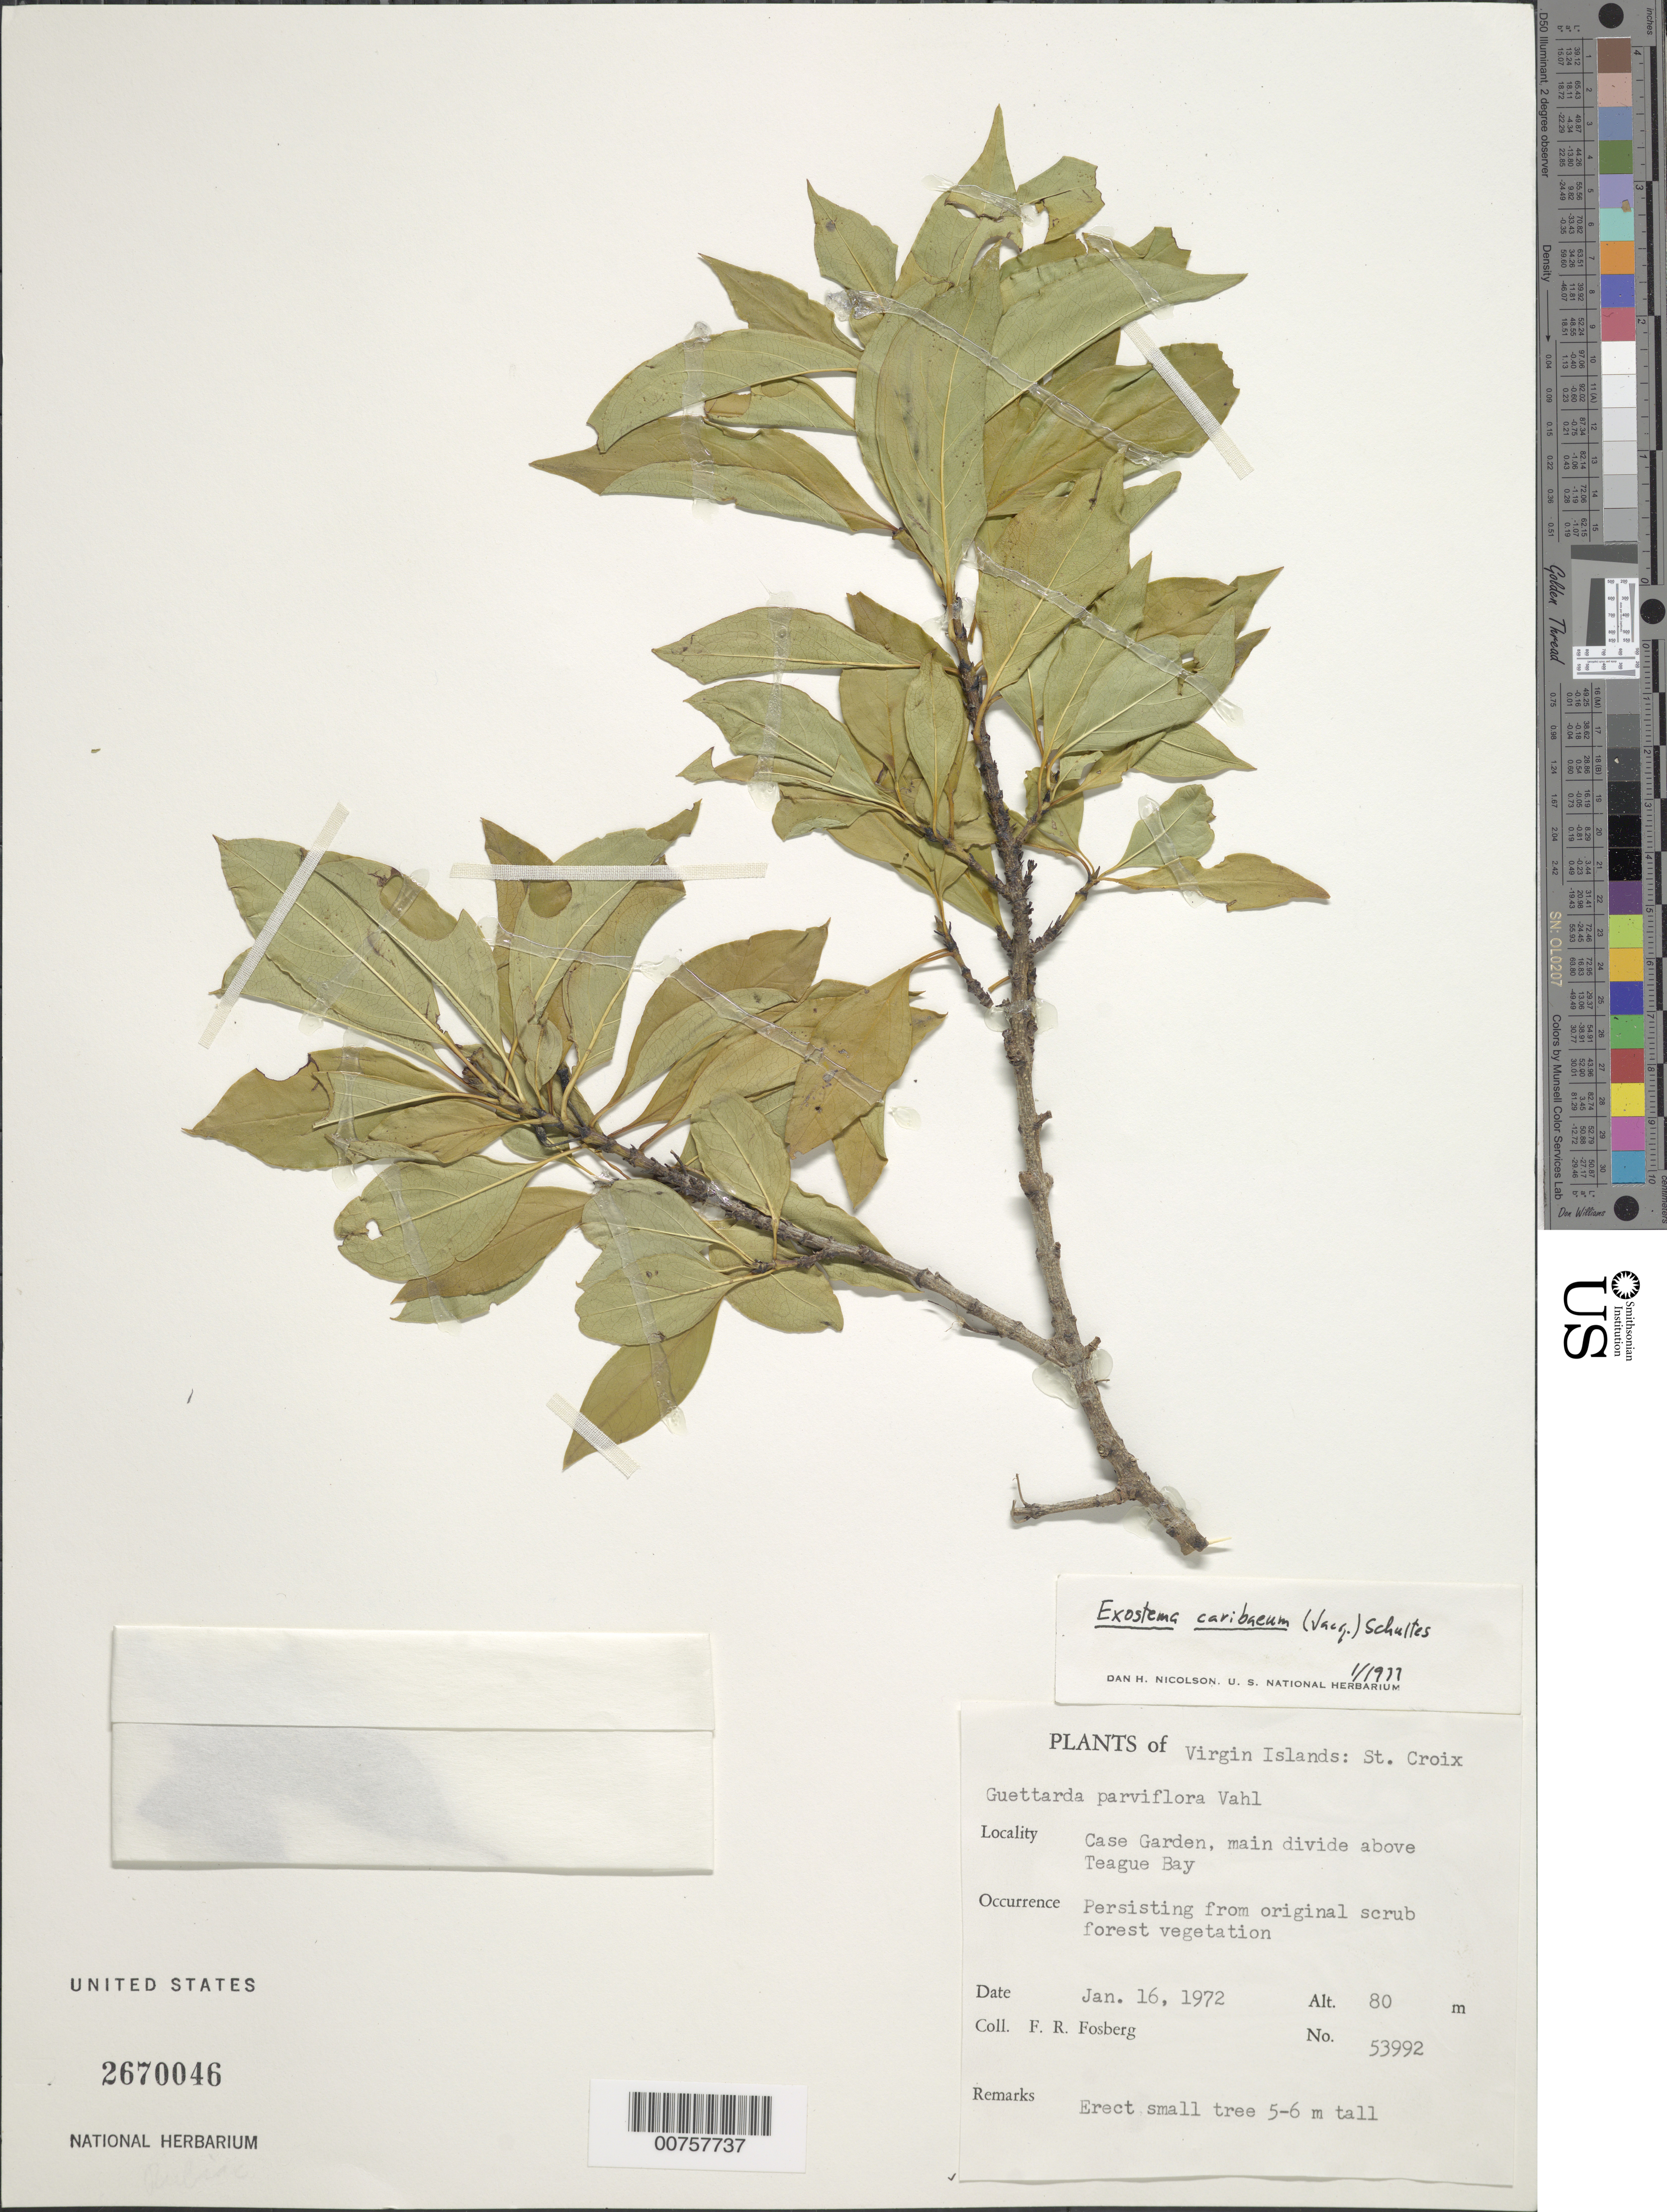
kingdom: Plantae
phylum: Tracheophyta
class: Magnoliopsida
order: Gentianales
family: Rubiaceae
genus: Exostema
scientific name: Exostema caribaeum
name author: (Jacq.) Roem. & Schult.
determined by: Nicolson, Dan H.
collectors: F. R. Fosberg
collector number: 53992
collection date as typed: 16 Jan 1972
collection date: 1972-01-16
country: U.S. Virgin Islands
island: St. Croix Island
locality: Case Garden, main divide above Teague Bay.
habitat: Persisting from original scrub forest vegetation.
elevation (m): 80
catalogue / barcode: US 2670046